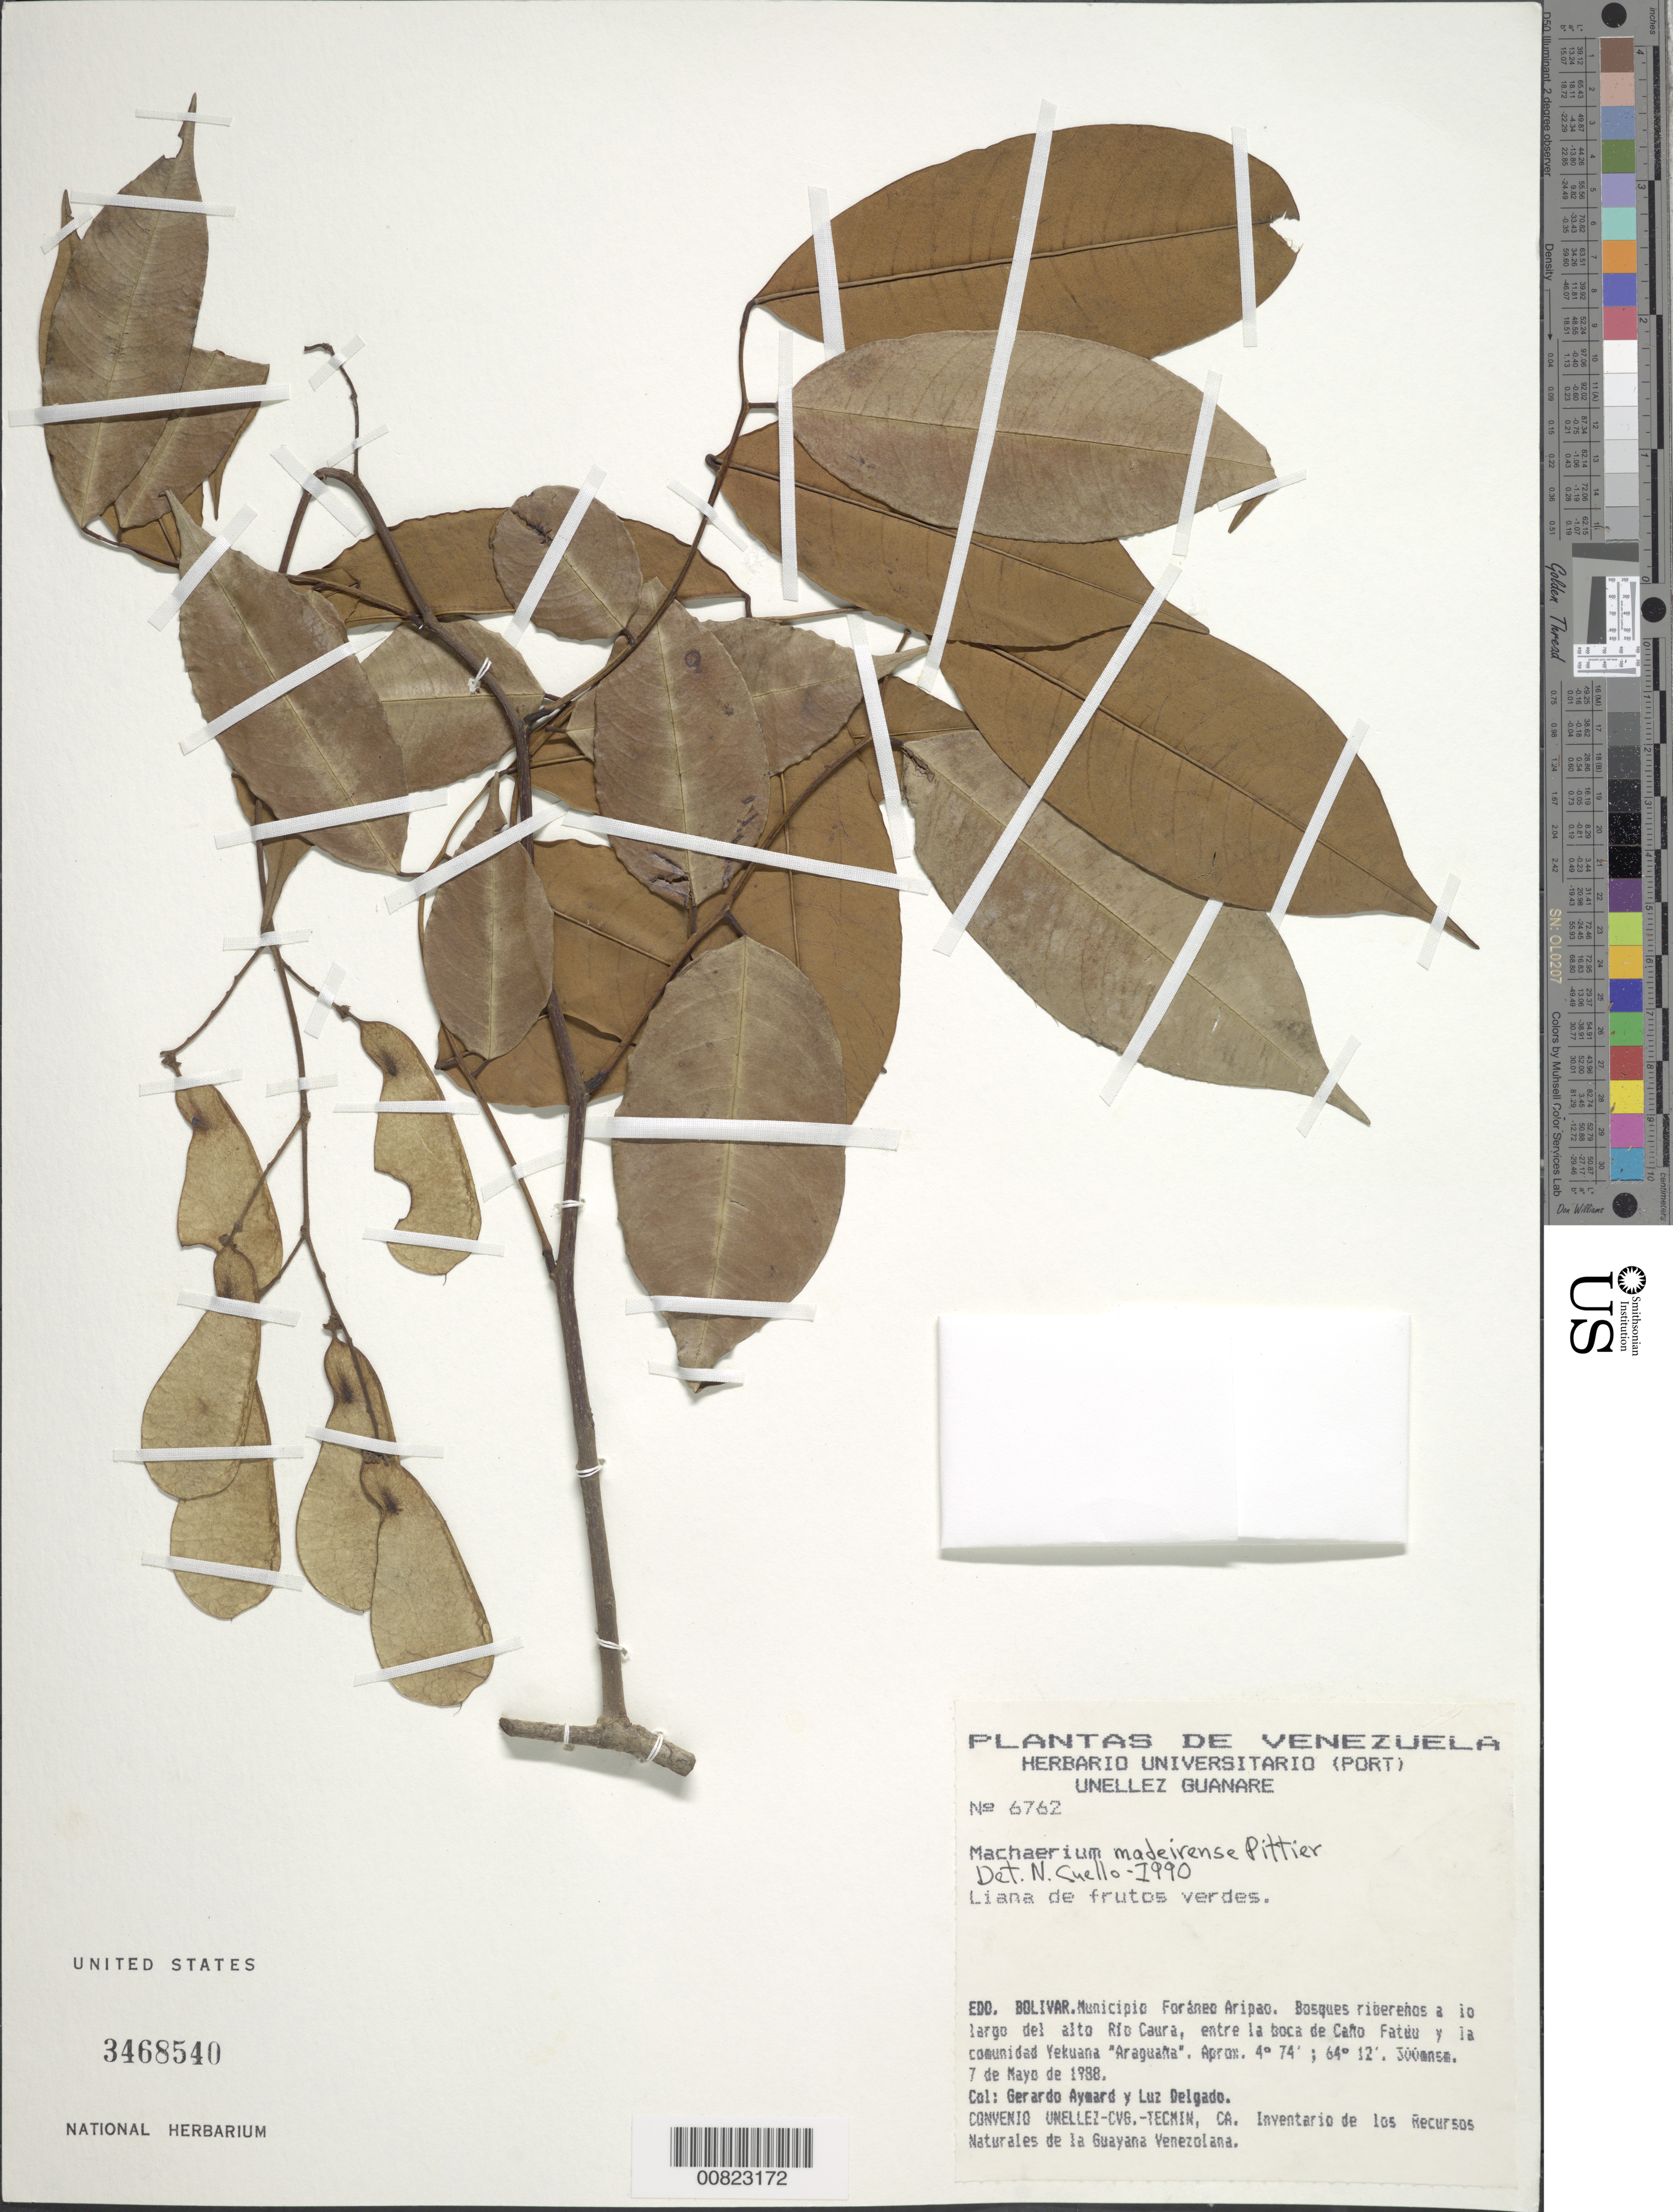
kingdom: Plantae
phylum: Tracheophyta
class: Magnoliopsida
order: Fabales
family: Fabaceae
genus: Machaerium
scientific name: Machaerium madeirense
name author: Pittier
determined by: Cuello, Nidia L.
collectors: G. A. Aymard & L. Delgado V.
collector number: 6762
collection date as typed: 7-May-88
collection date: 1988-05-07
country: Venezuela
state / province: Bolívar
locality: Mun. Foraneo Aripao, alto Río Caura, entre la boca de Canño Fatúu y la comunidad Yekuana "Araguana"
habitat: Riverine forest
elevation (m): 300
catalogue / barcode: US 3468540